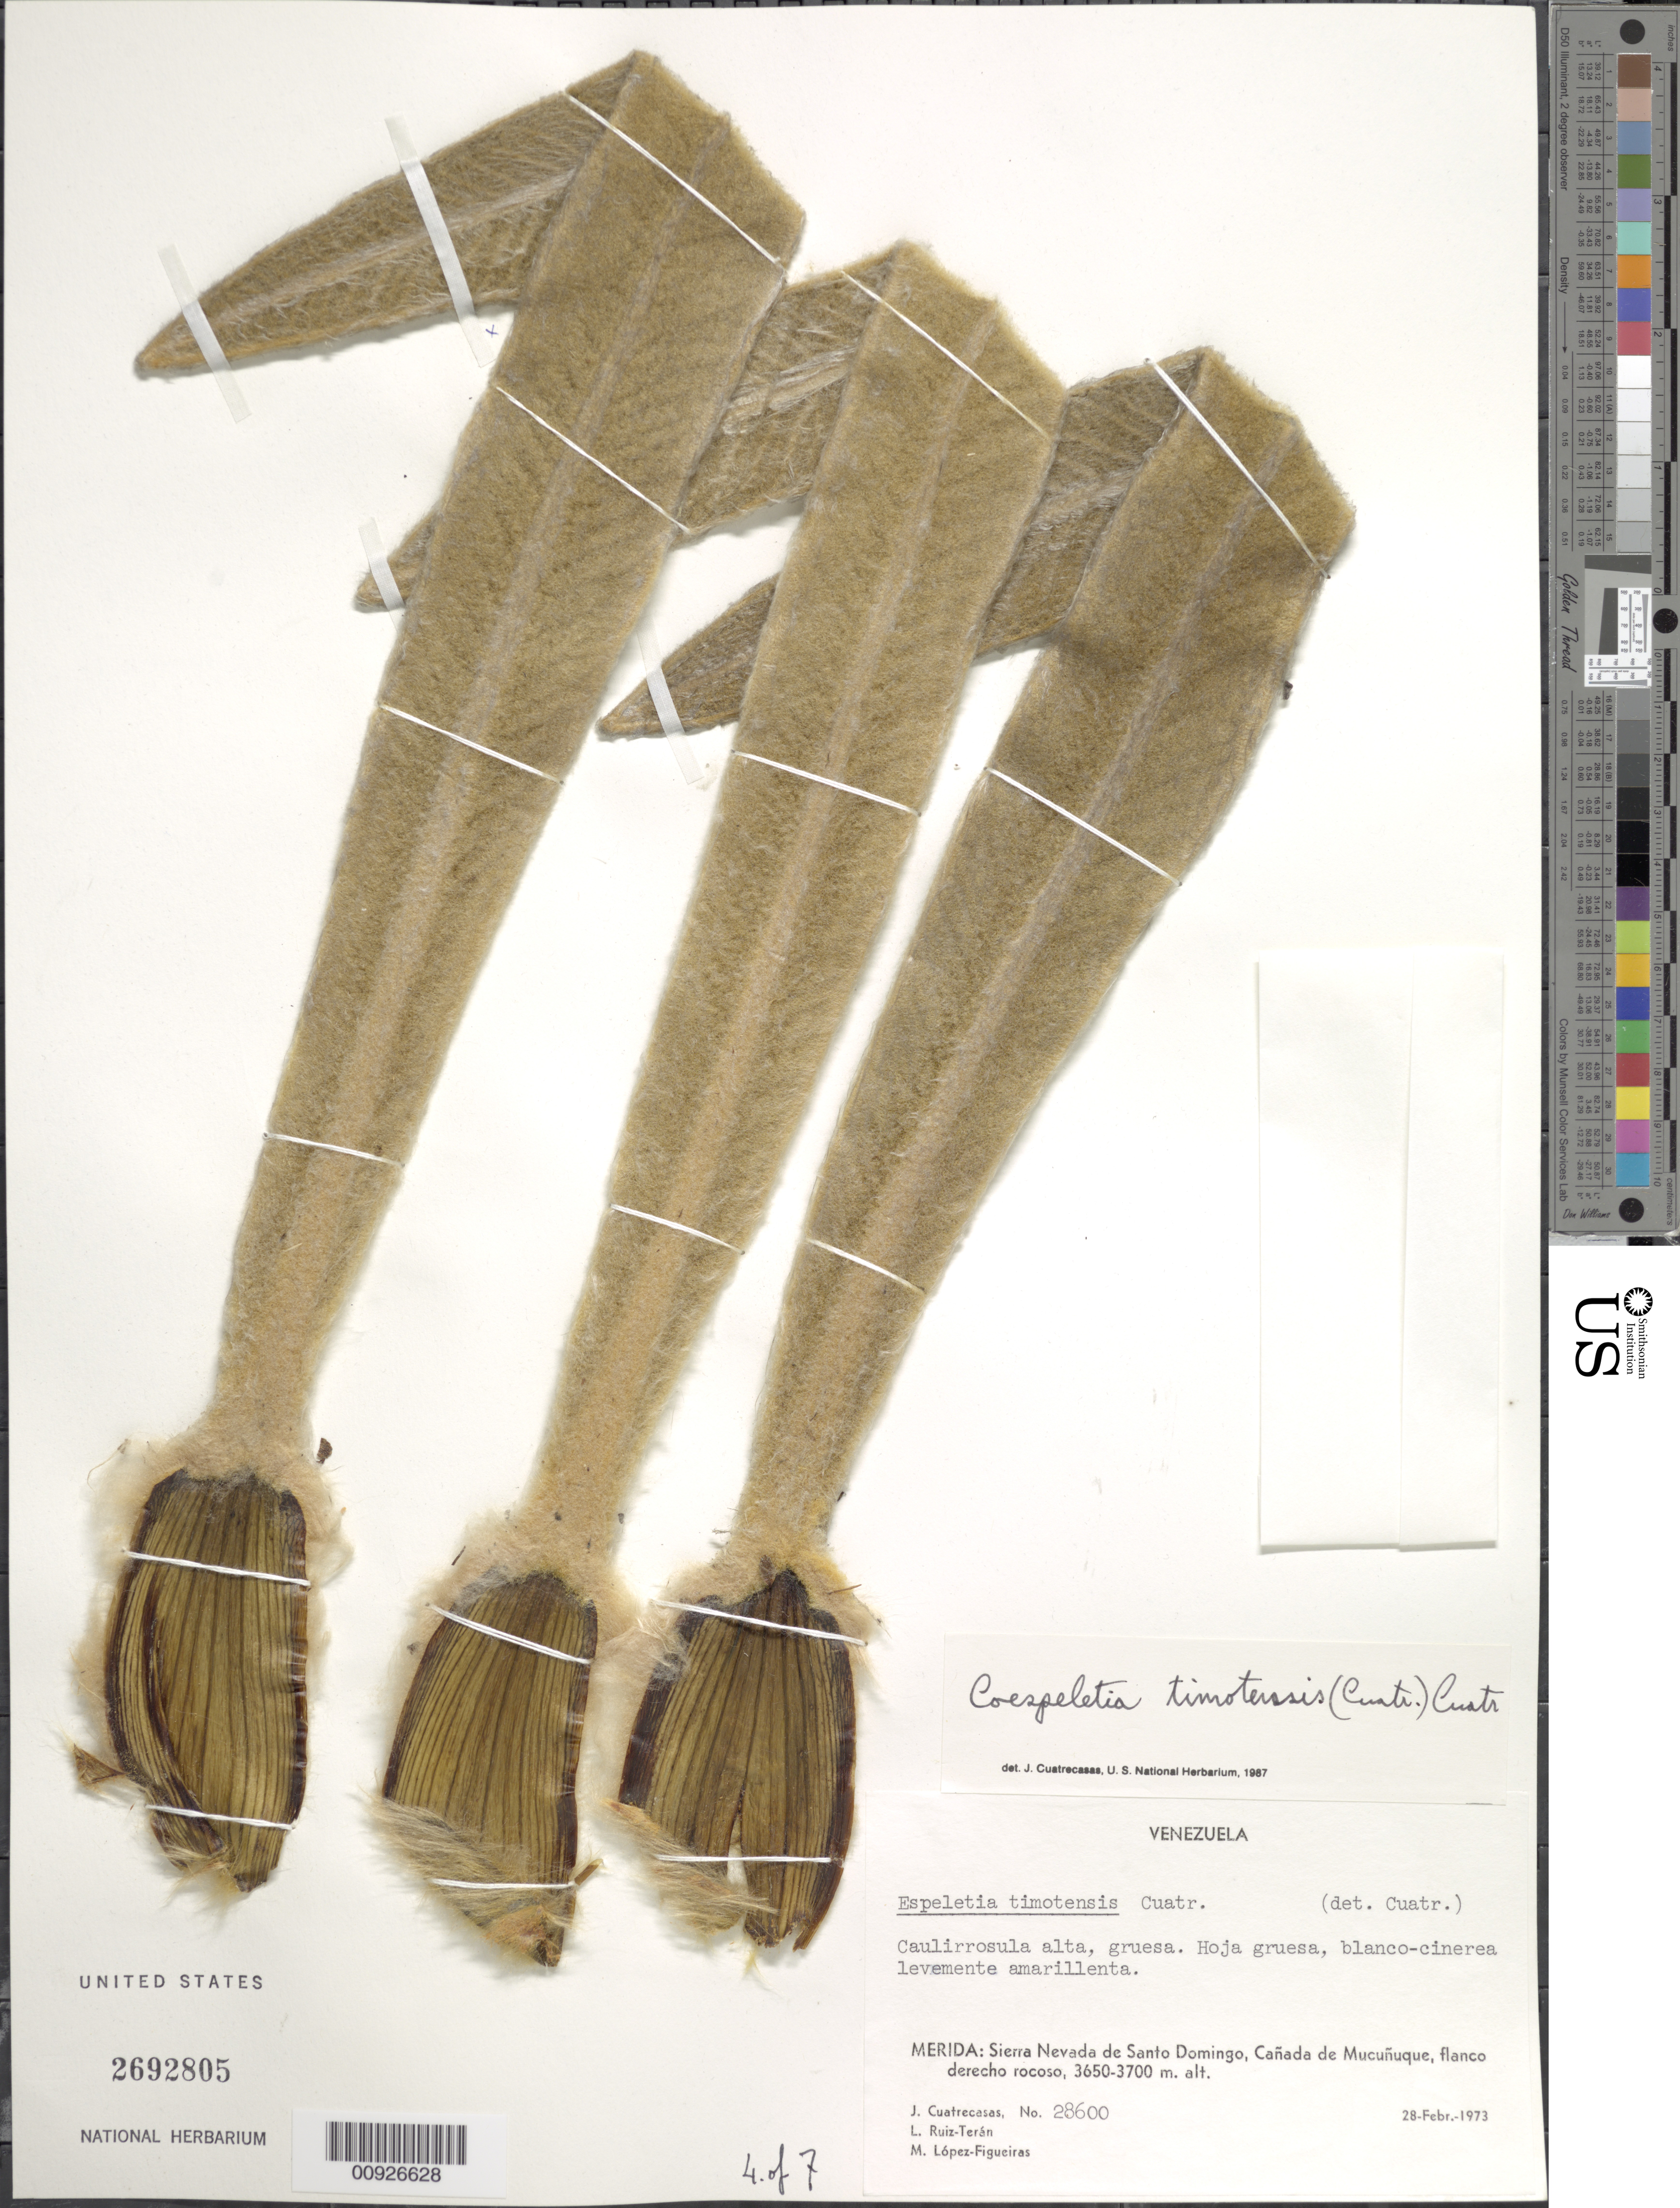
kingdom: Plantae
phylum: Tracheophyta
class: Magnoliopsida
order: Asterales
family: Asteraceae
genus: Coespeletia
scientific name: Coespeletia timotensis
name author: (Cuatrec.) Cuatrec.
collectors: J. Cuatrecasas, L. E. Ruíz-Terán & M. López Figueiras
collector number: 28600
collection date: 1973-02-28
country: Venezuela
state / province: Mérida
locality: Sierra Nevada de Santo Domingo, Cañada de Mucuñuque, flanco derecho rocoso.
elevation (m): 3650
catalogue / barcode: US 2692805